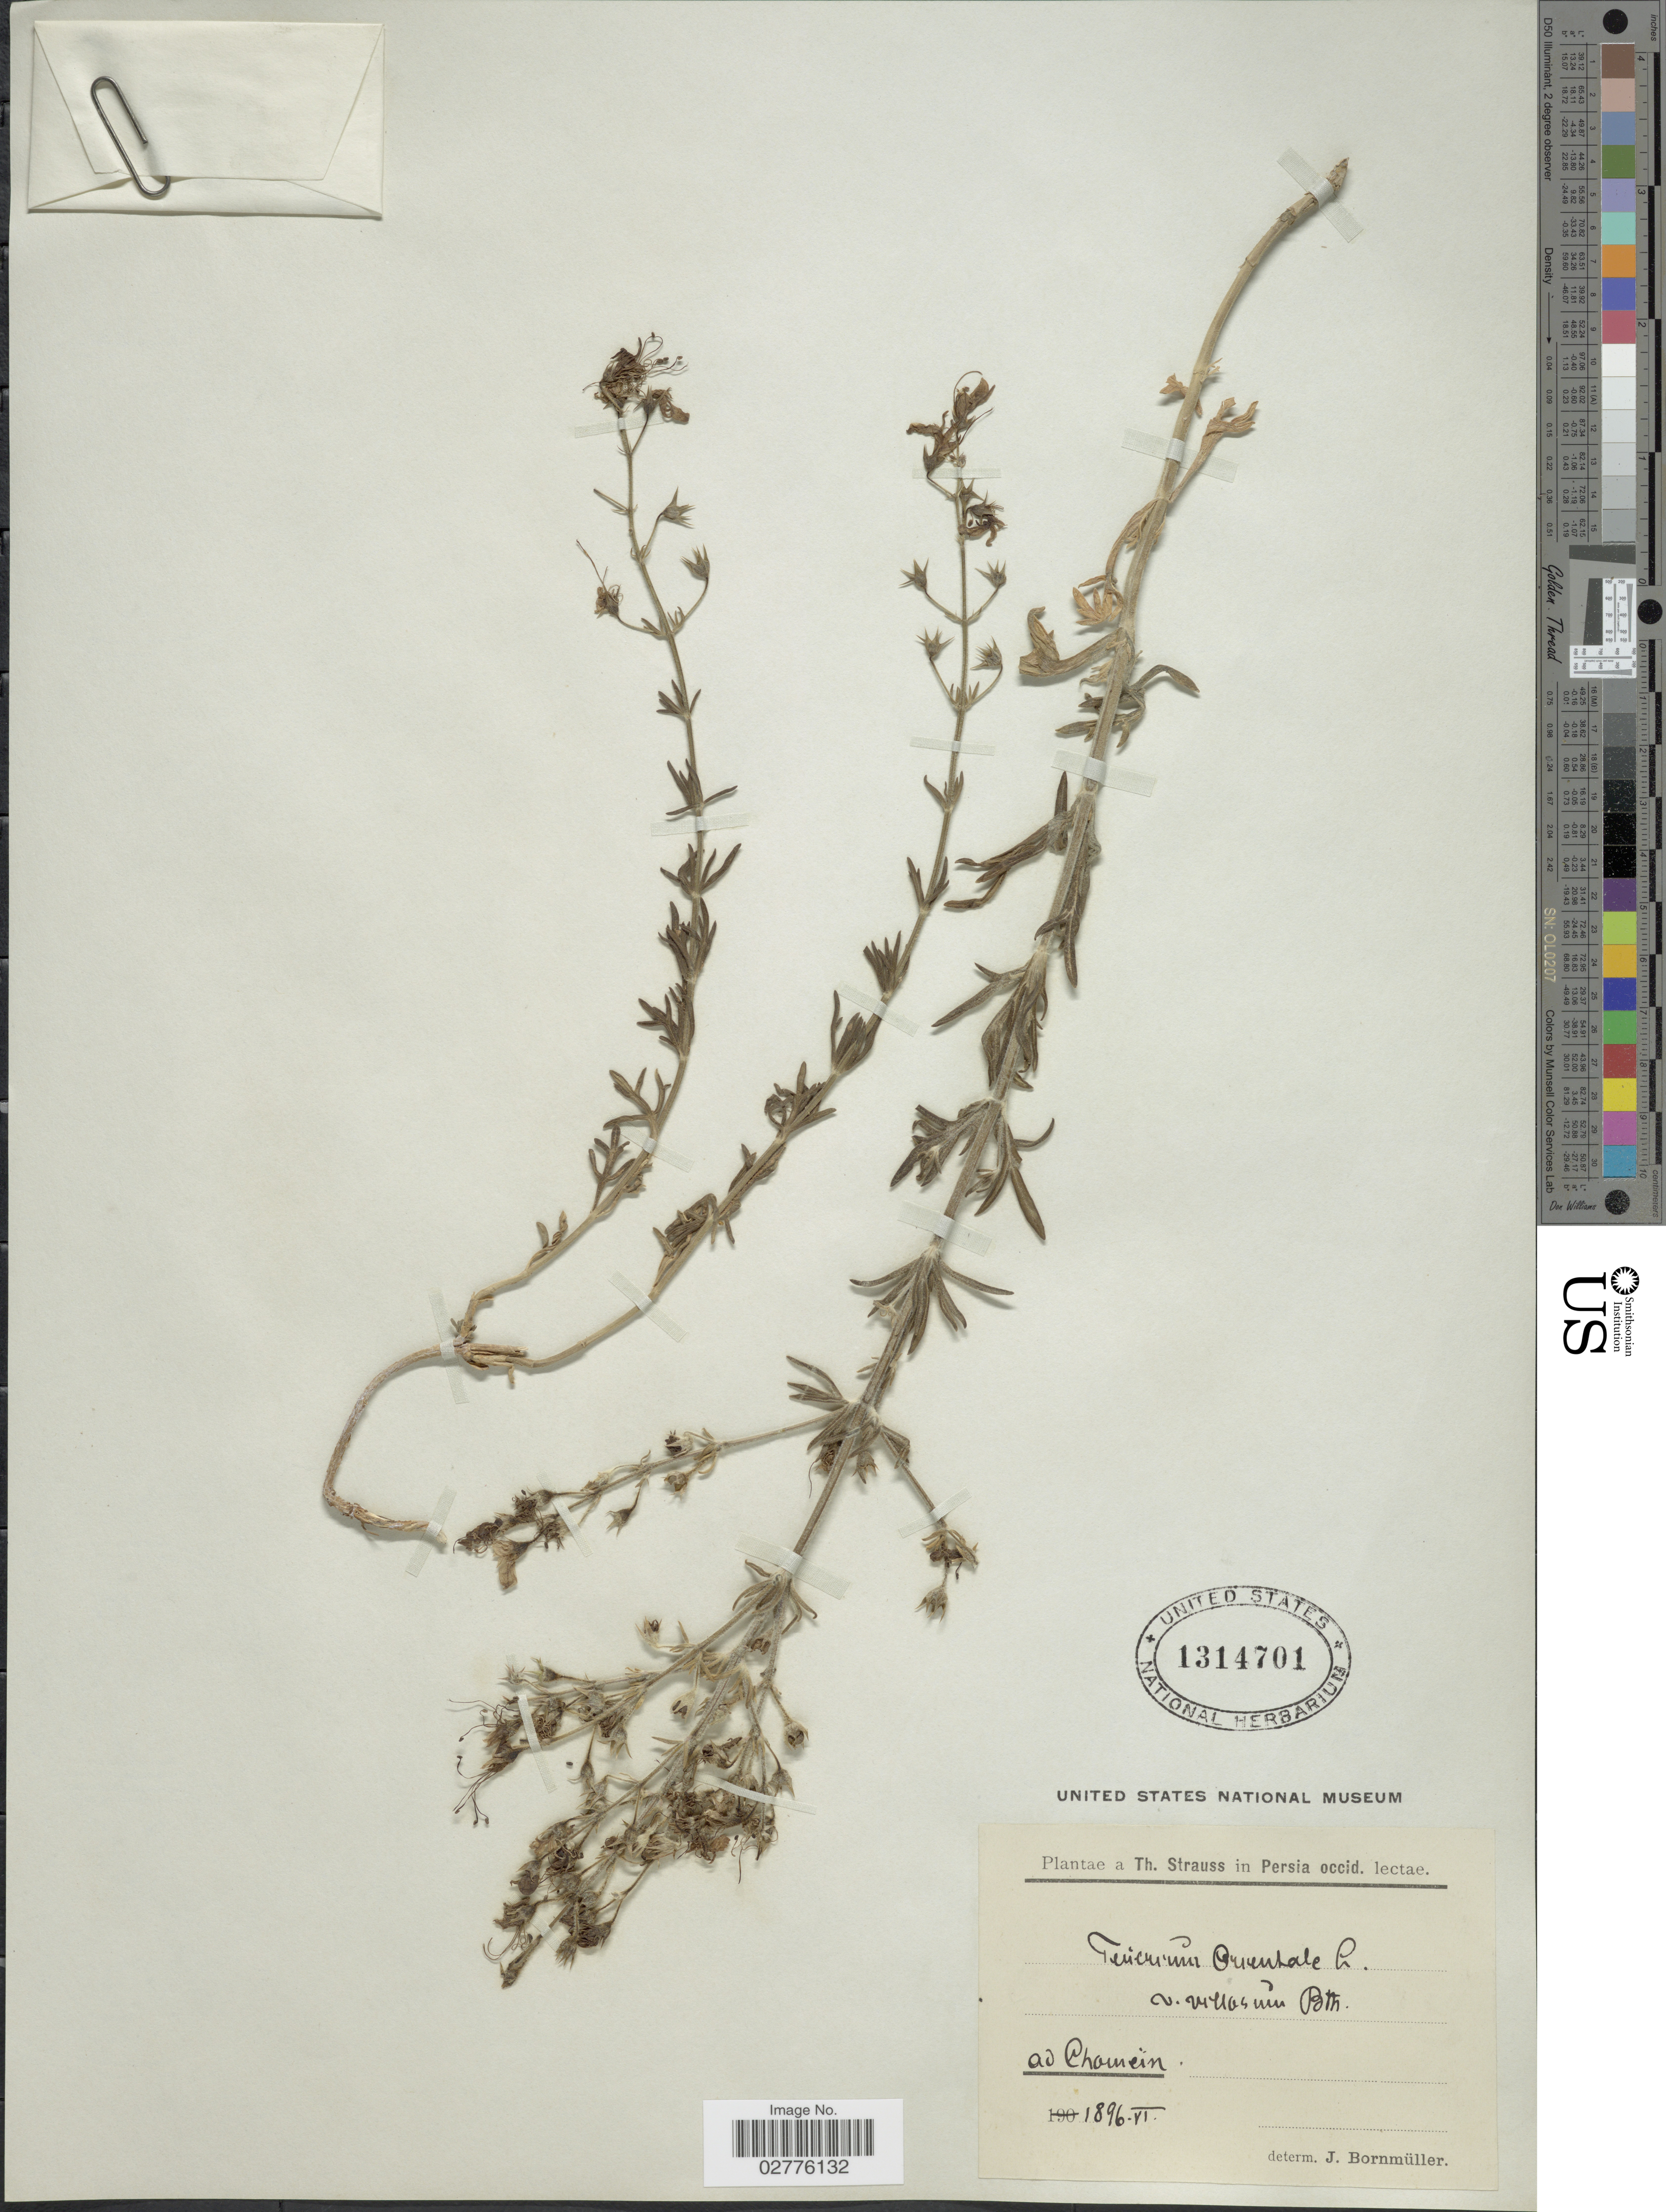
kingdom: Plantae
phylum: Tracheophyta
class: Magnoliopsida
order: Lamiales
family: Lamiaceae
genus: Teucrium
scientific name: Teucrium orientale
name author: L.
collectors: T. Strauss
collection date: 1896-06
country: Iran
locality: Persia occid., ad Chomeïn [interpreted]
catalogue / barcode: US 1314701